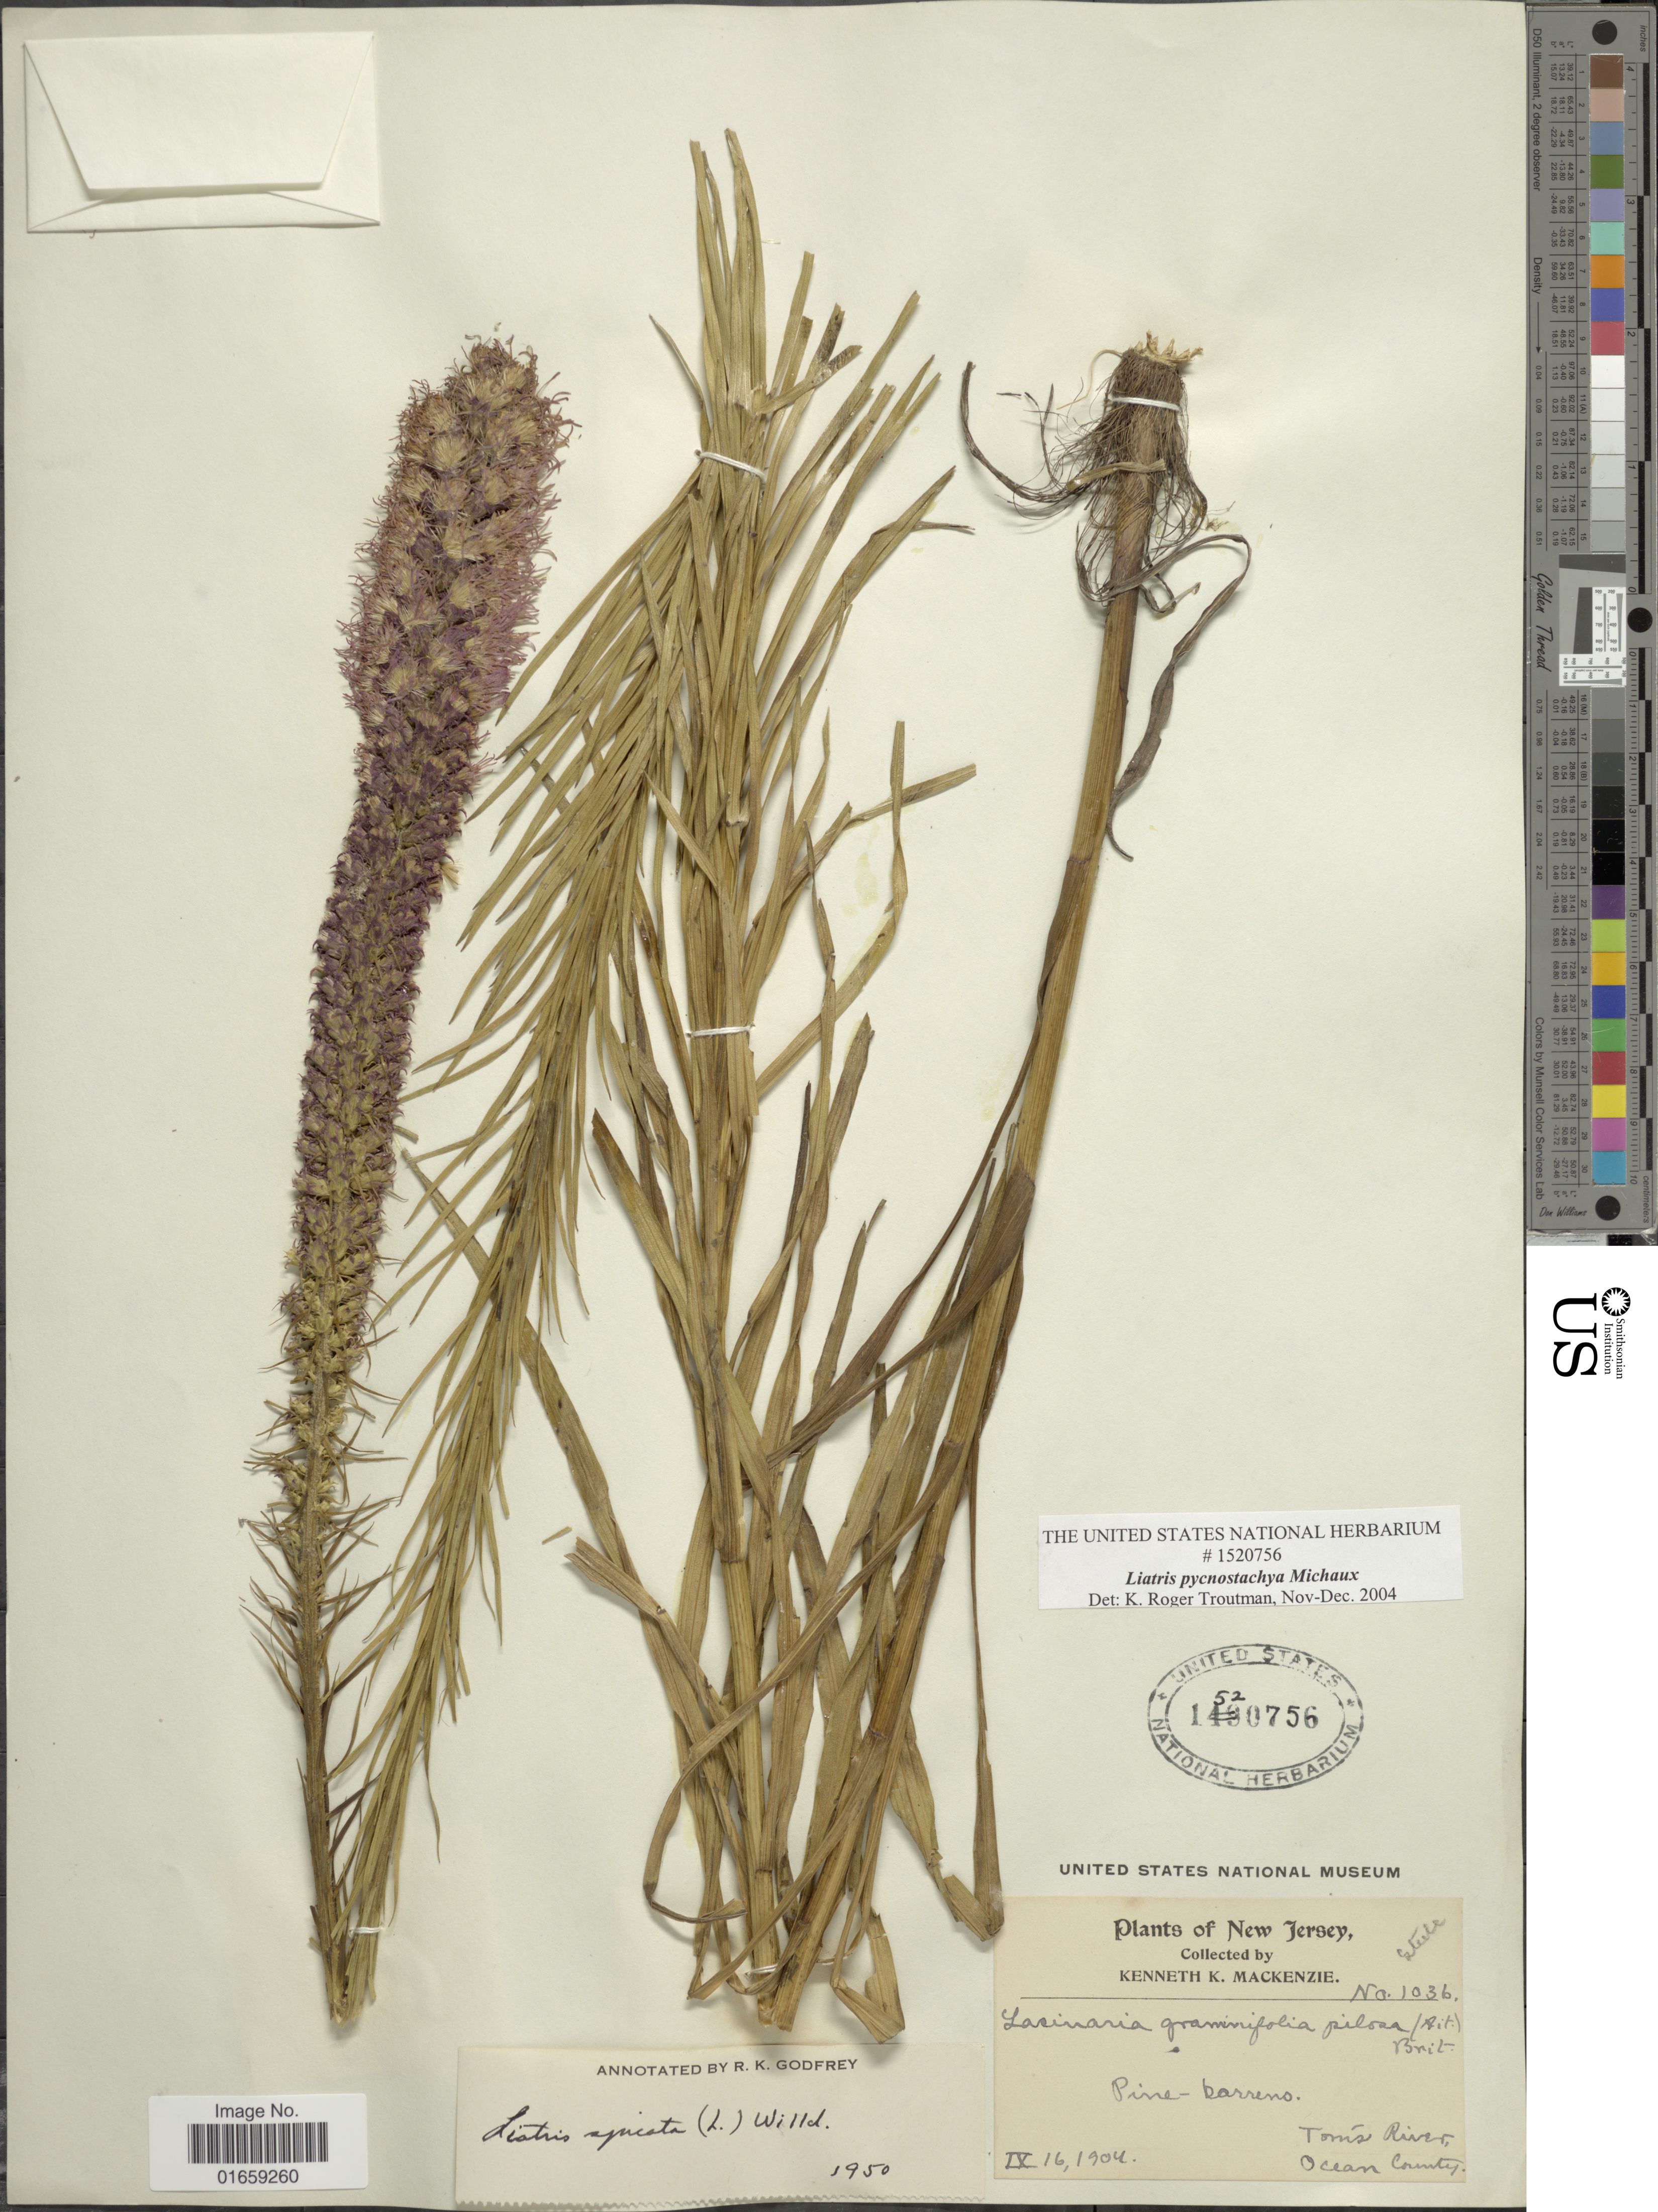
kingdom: Plantae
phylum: Tracheophyta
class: Magnoliopsida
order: Asterales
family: Asteraceae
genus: Liatris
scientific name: Liatris pycnostachya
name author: Michx.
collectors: K. K. Mackenzie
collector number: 1036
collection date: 1904-09-16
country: United States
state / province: New Jersey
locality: Toms River, Ocean County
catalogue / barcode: US 1520756